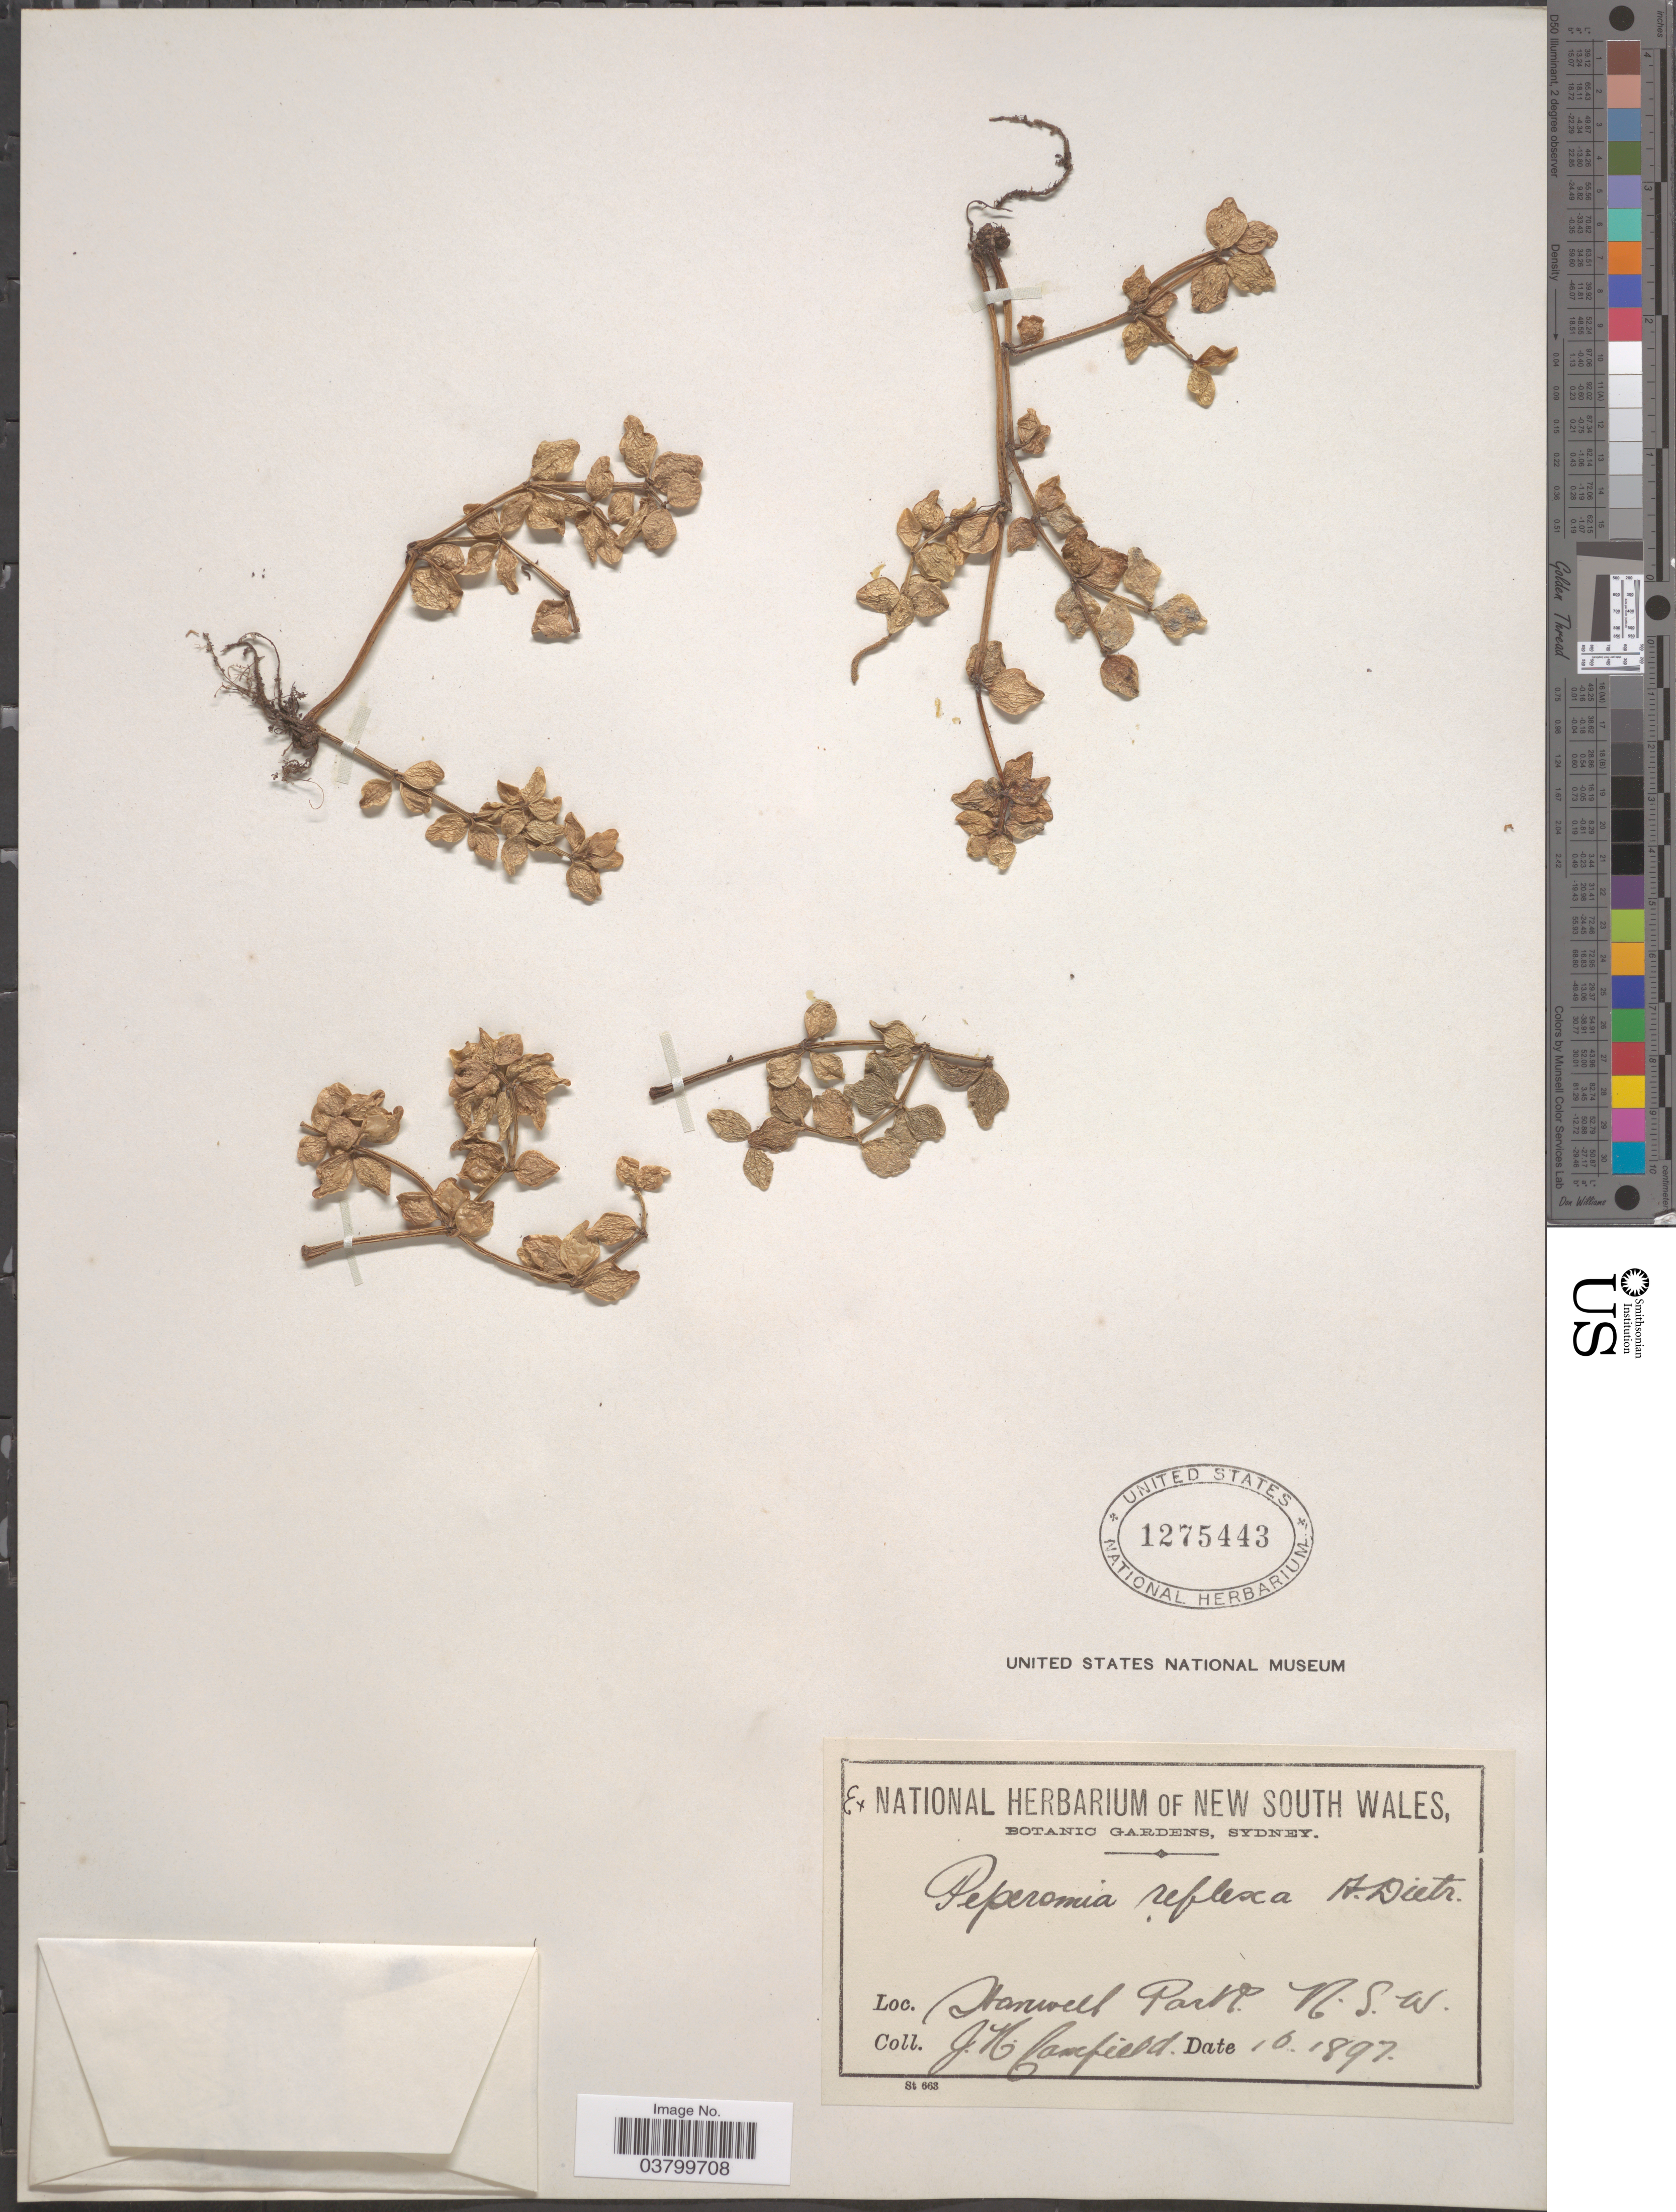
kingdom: Plantae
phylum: Tracheophyta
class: Magnoliopsida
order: Piperales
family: Piperaceae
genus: Peperomia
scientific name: Peperomia tetraphylla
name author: (G. Forst.) Hook. & Arn.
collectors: J. Camfield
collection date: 1897-10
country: Australia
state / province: New South Wales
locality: Hanwell Park.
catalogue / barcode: US 1275443